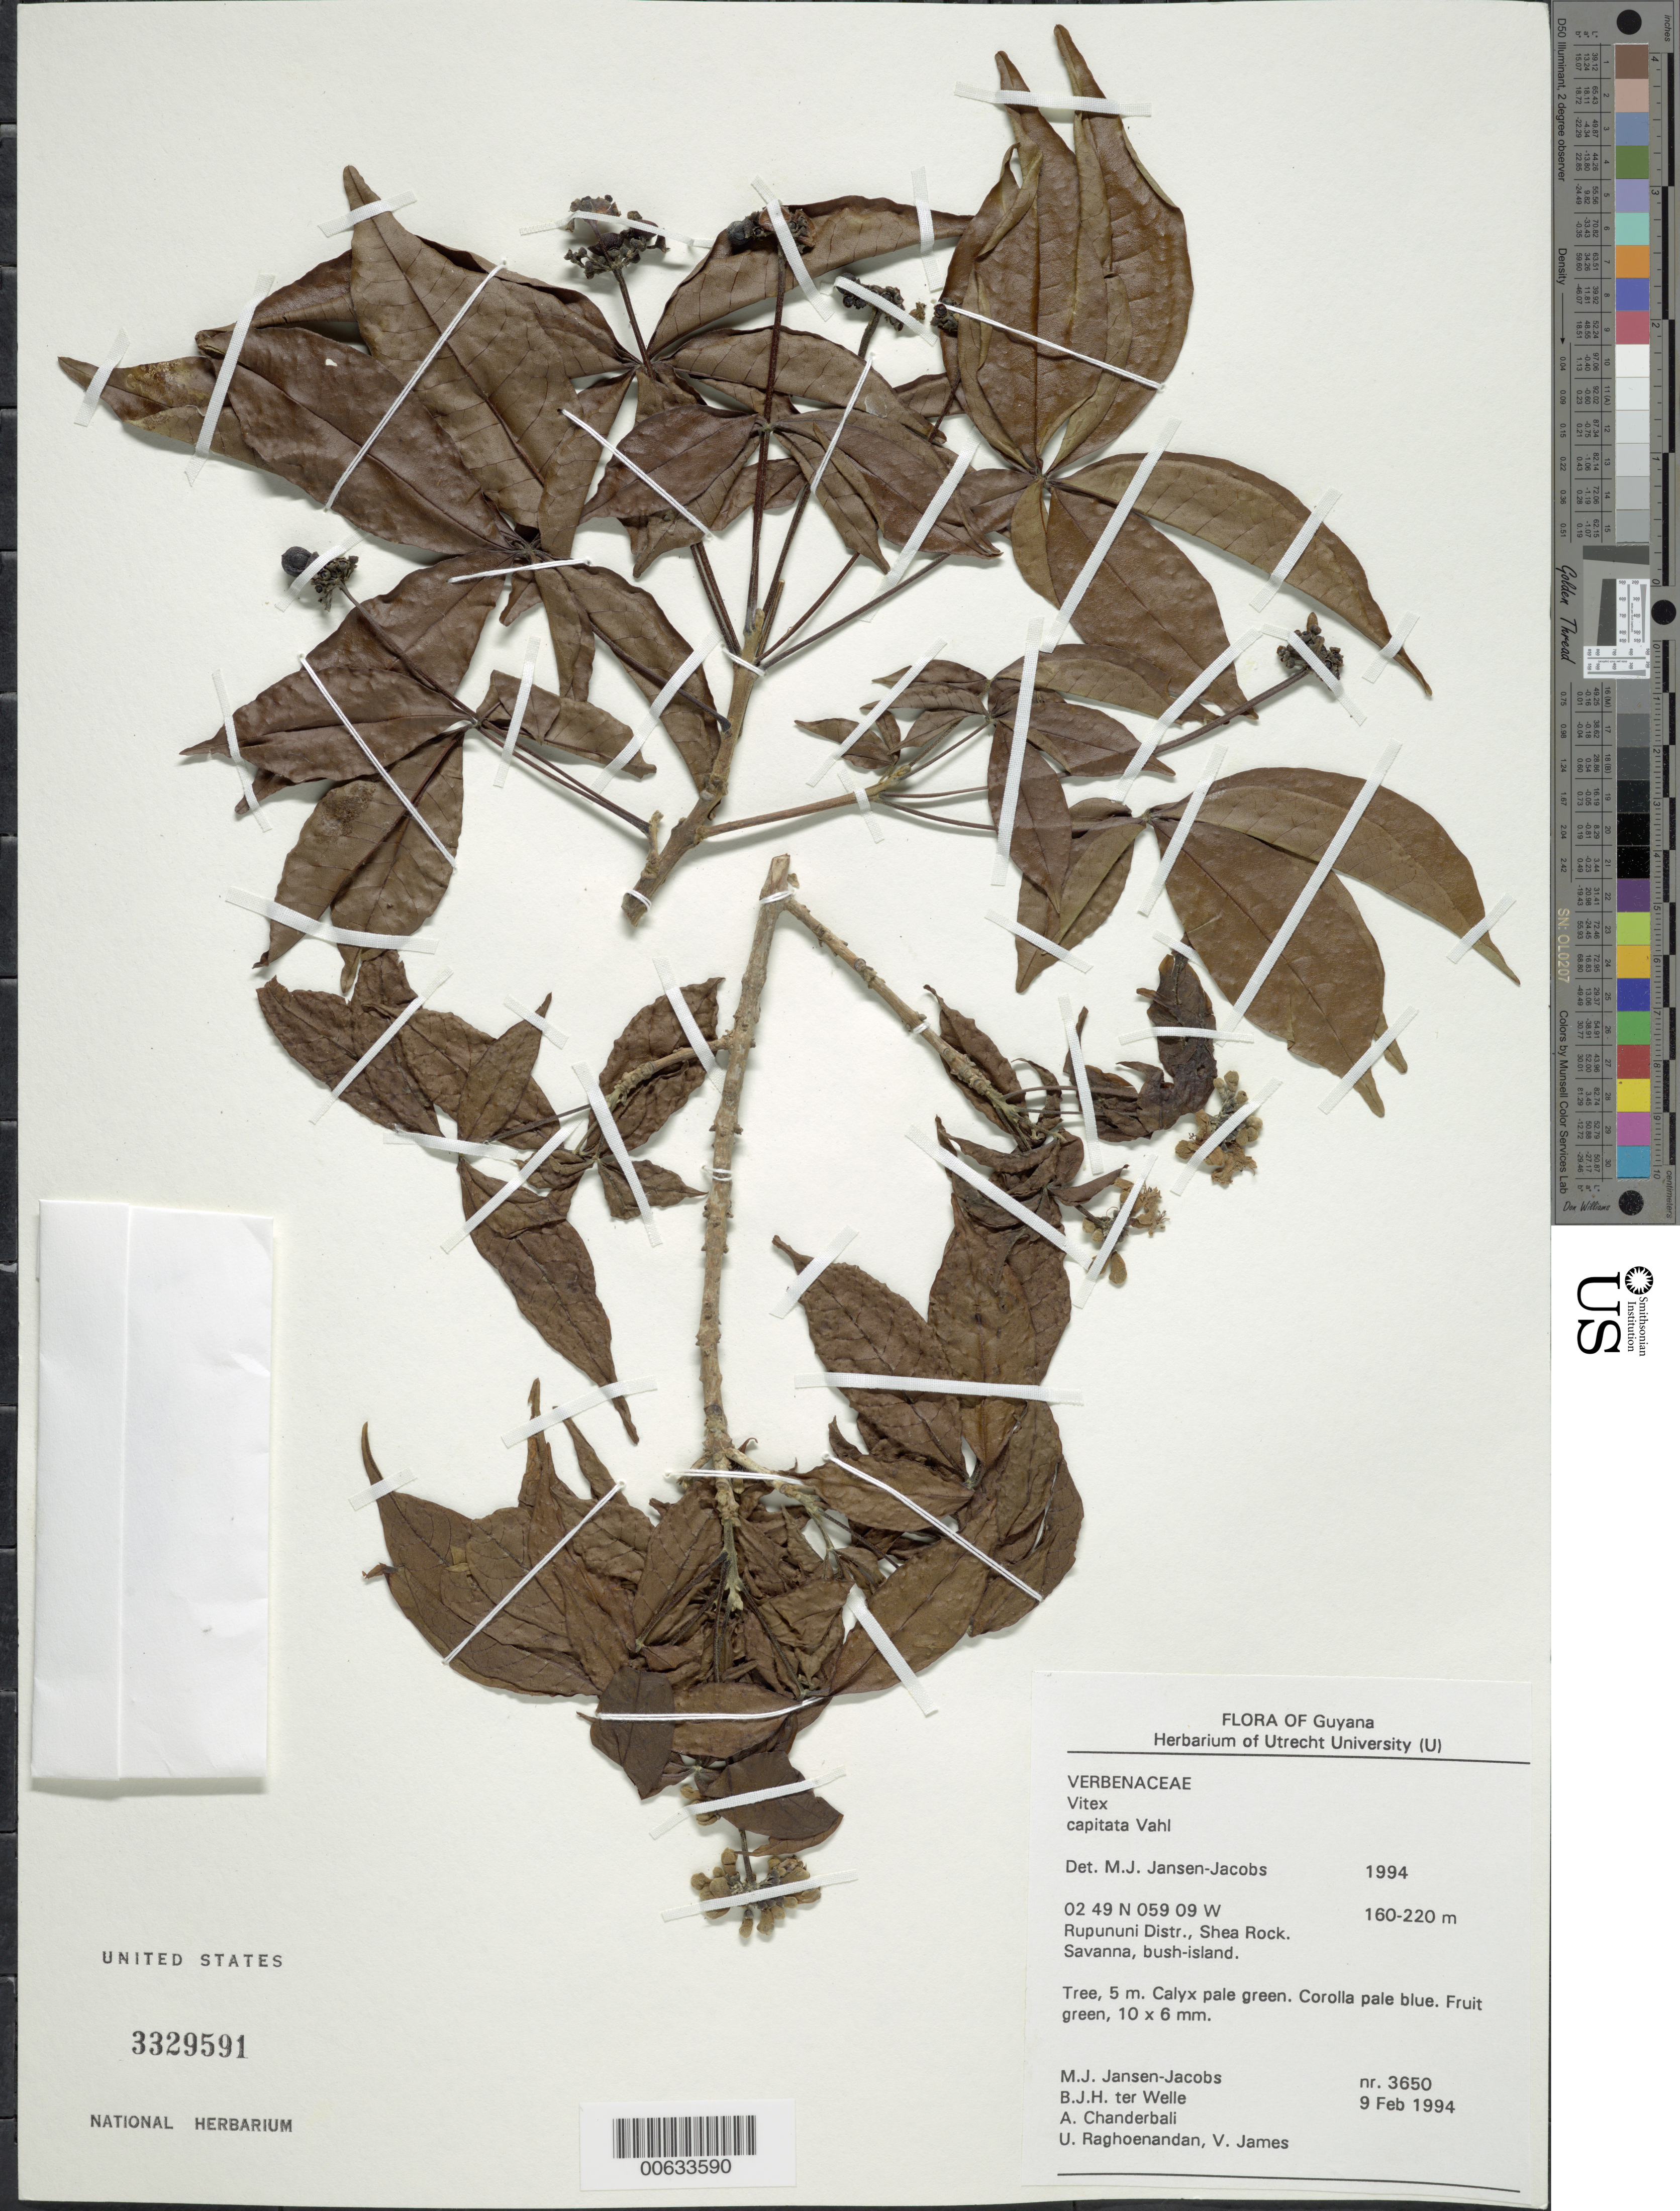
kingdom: Plantae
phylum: Tracheophyta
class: Magnoliopsida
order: Lamiales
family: Lamiaceae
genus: Vitex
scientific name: Vitex capitata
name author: Vahl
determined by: Jansen-Jacobs, M. J., (U), Nationaal Herbarium Nederland, Utrecht University branch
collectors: M. J. Jansen-Jacobs, B. Welle, A. S. Chanderbali, U. Raghoenandan & V. James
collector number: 3650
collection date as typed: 9-Feb-94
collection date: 1994-02-09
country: Guyana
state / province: U. Takutu-U. Essequibo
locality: Shea Rock, Rupununi Dist.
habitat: Savanna, bush island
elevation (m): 160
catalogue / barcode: US 3329591